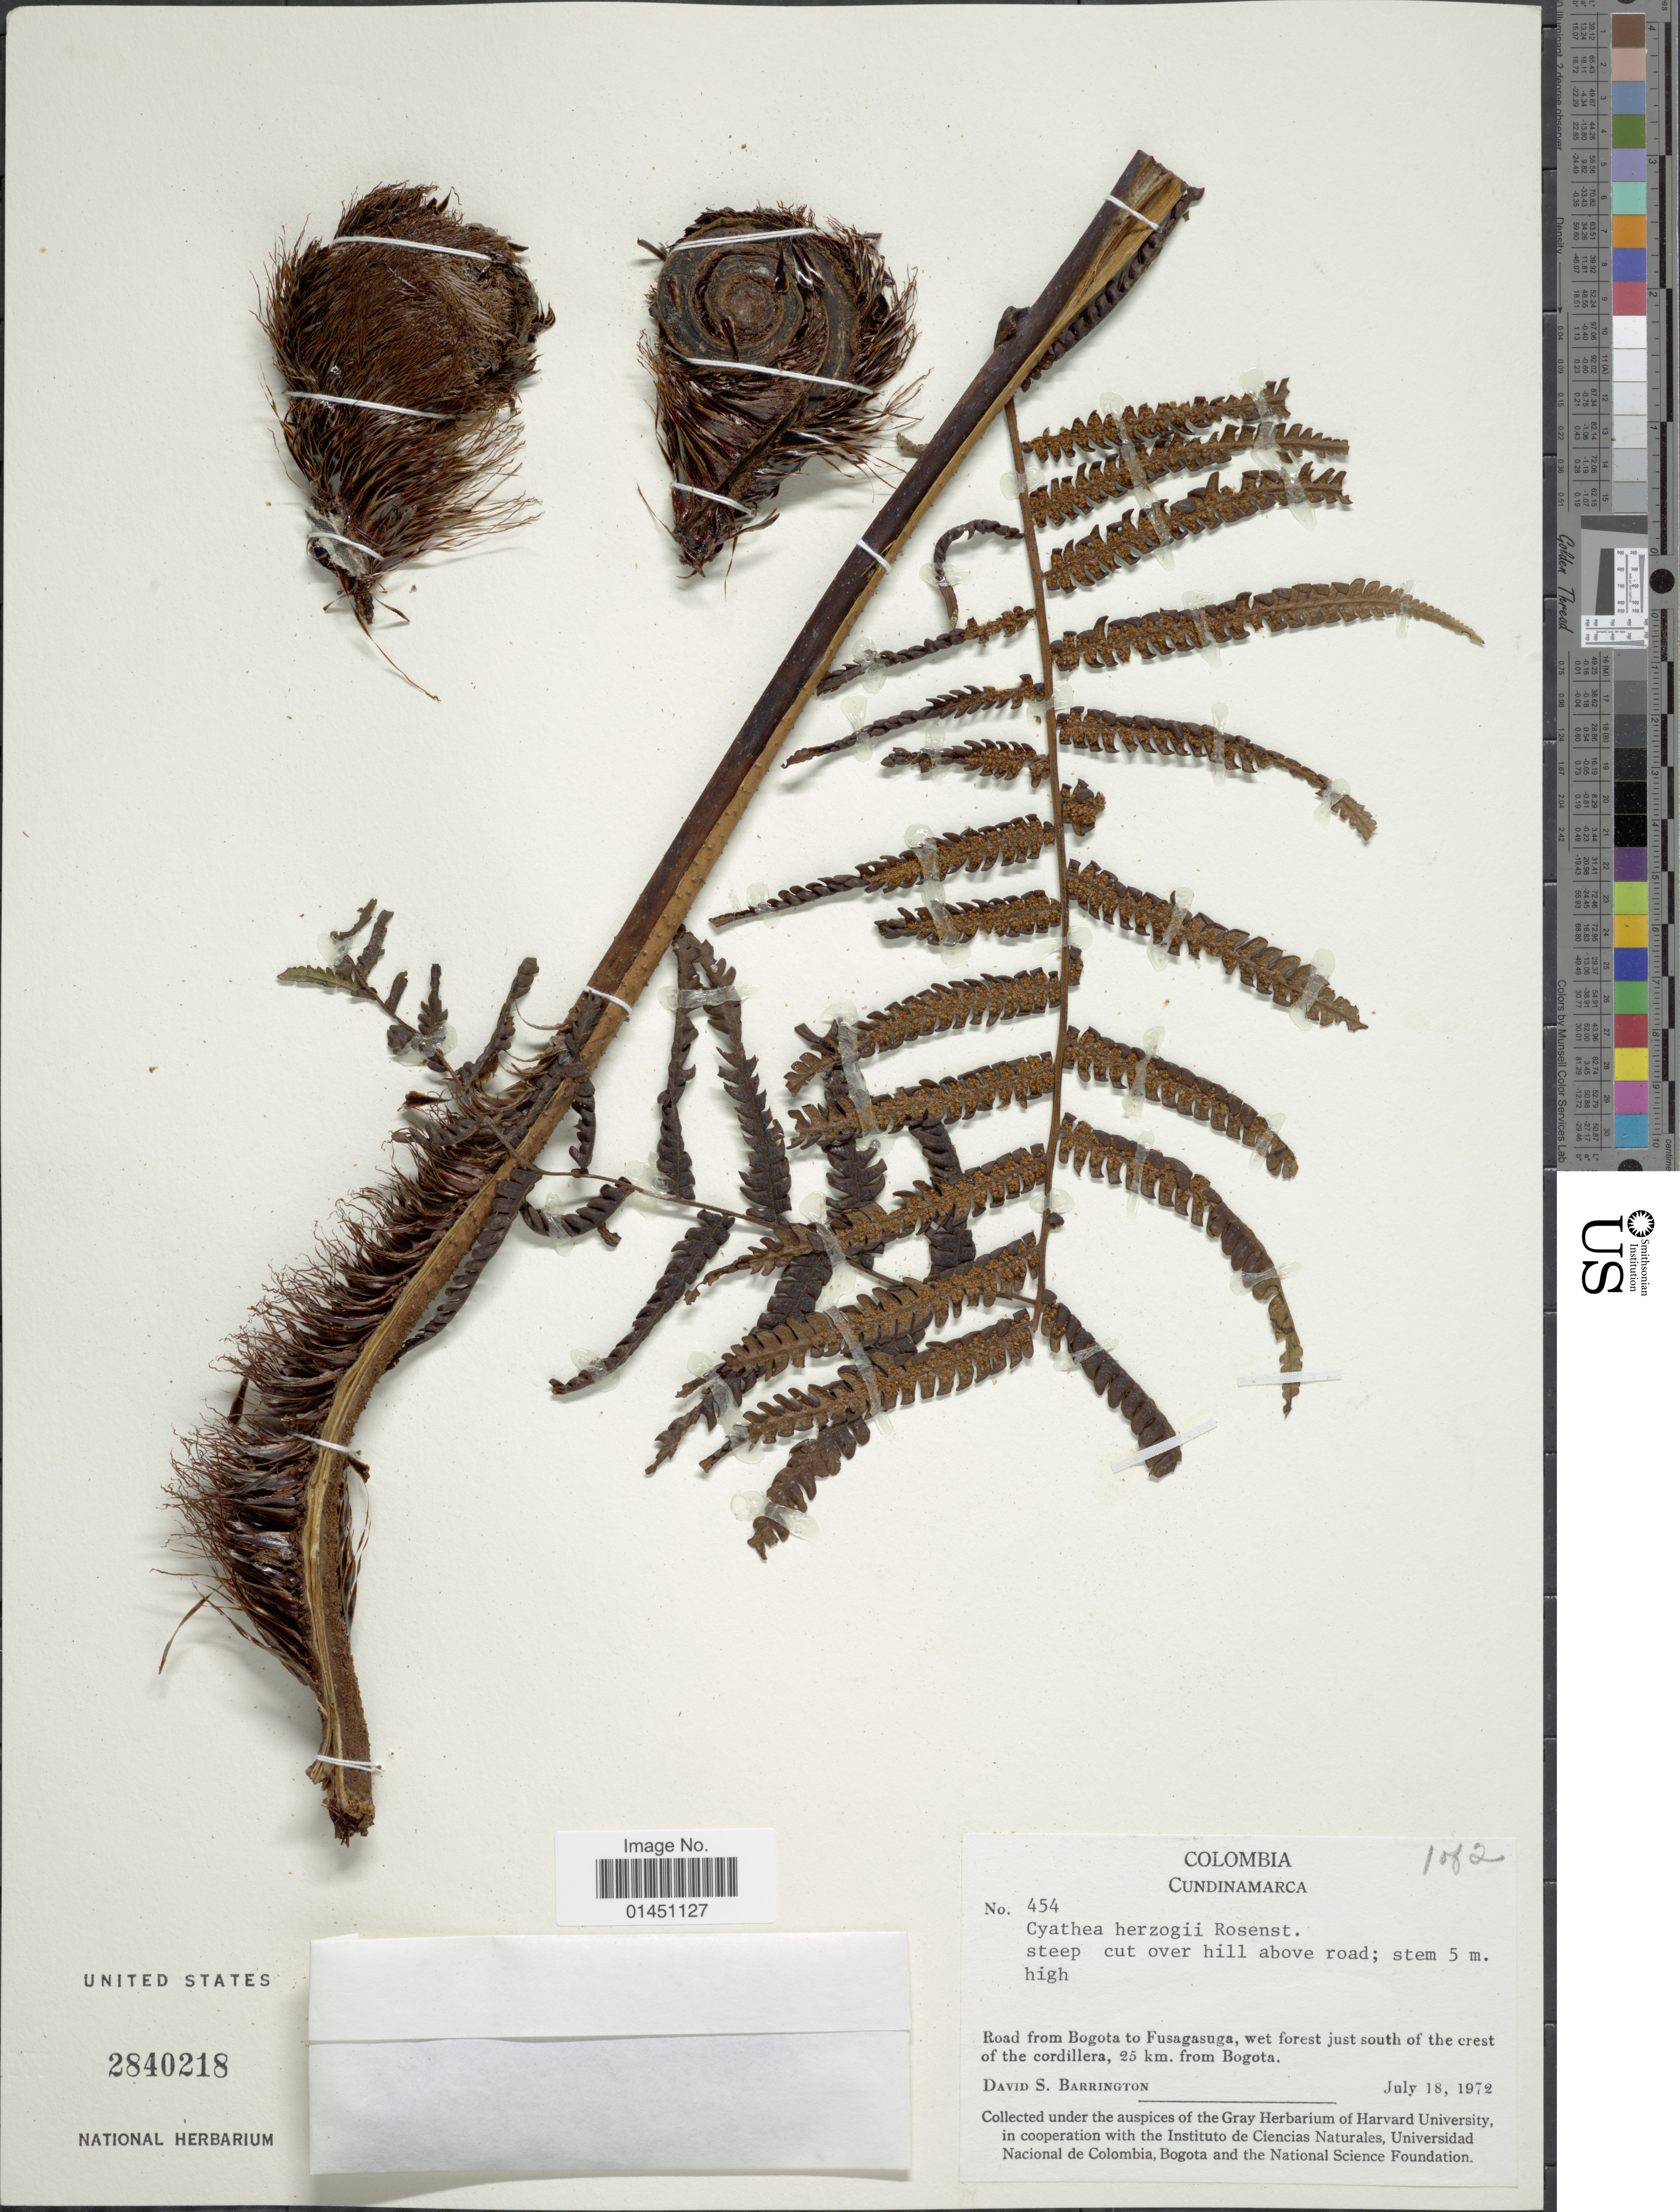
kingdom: Plantae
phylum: Tracheophyta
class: Polypodiopsida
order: Cyatheales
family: Cyatheaceae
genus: Cyathea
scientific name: Cyathea caracasana var. boliviensis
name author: (Rosenst.) R.M. Tryon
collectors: D. S. Barrington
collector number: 454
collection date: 1972-07-18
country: Colombia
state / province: Cundinamarca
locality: Road from Bogota to Fusagasuga, wet forest just south of the crest of the cordillera, 25 km. from Bogota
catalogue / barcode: US 2840218